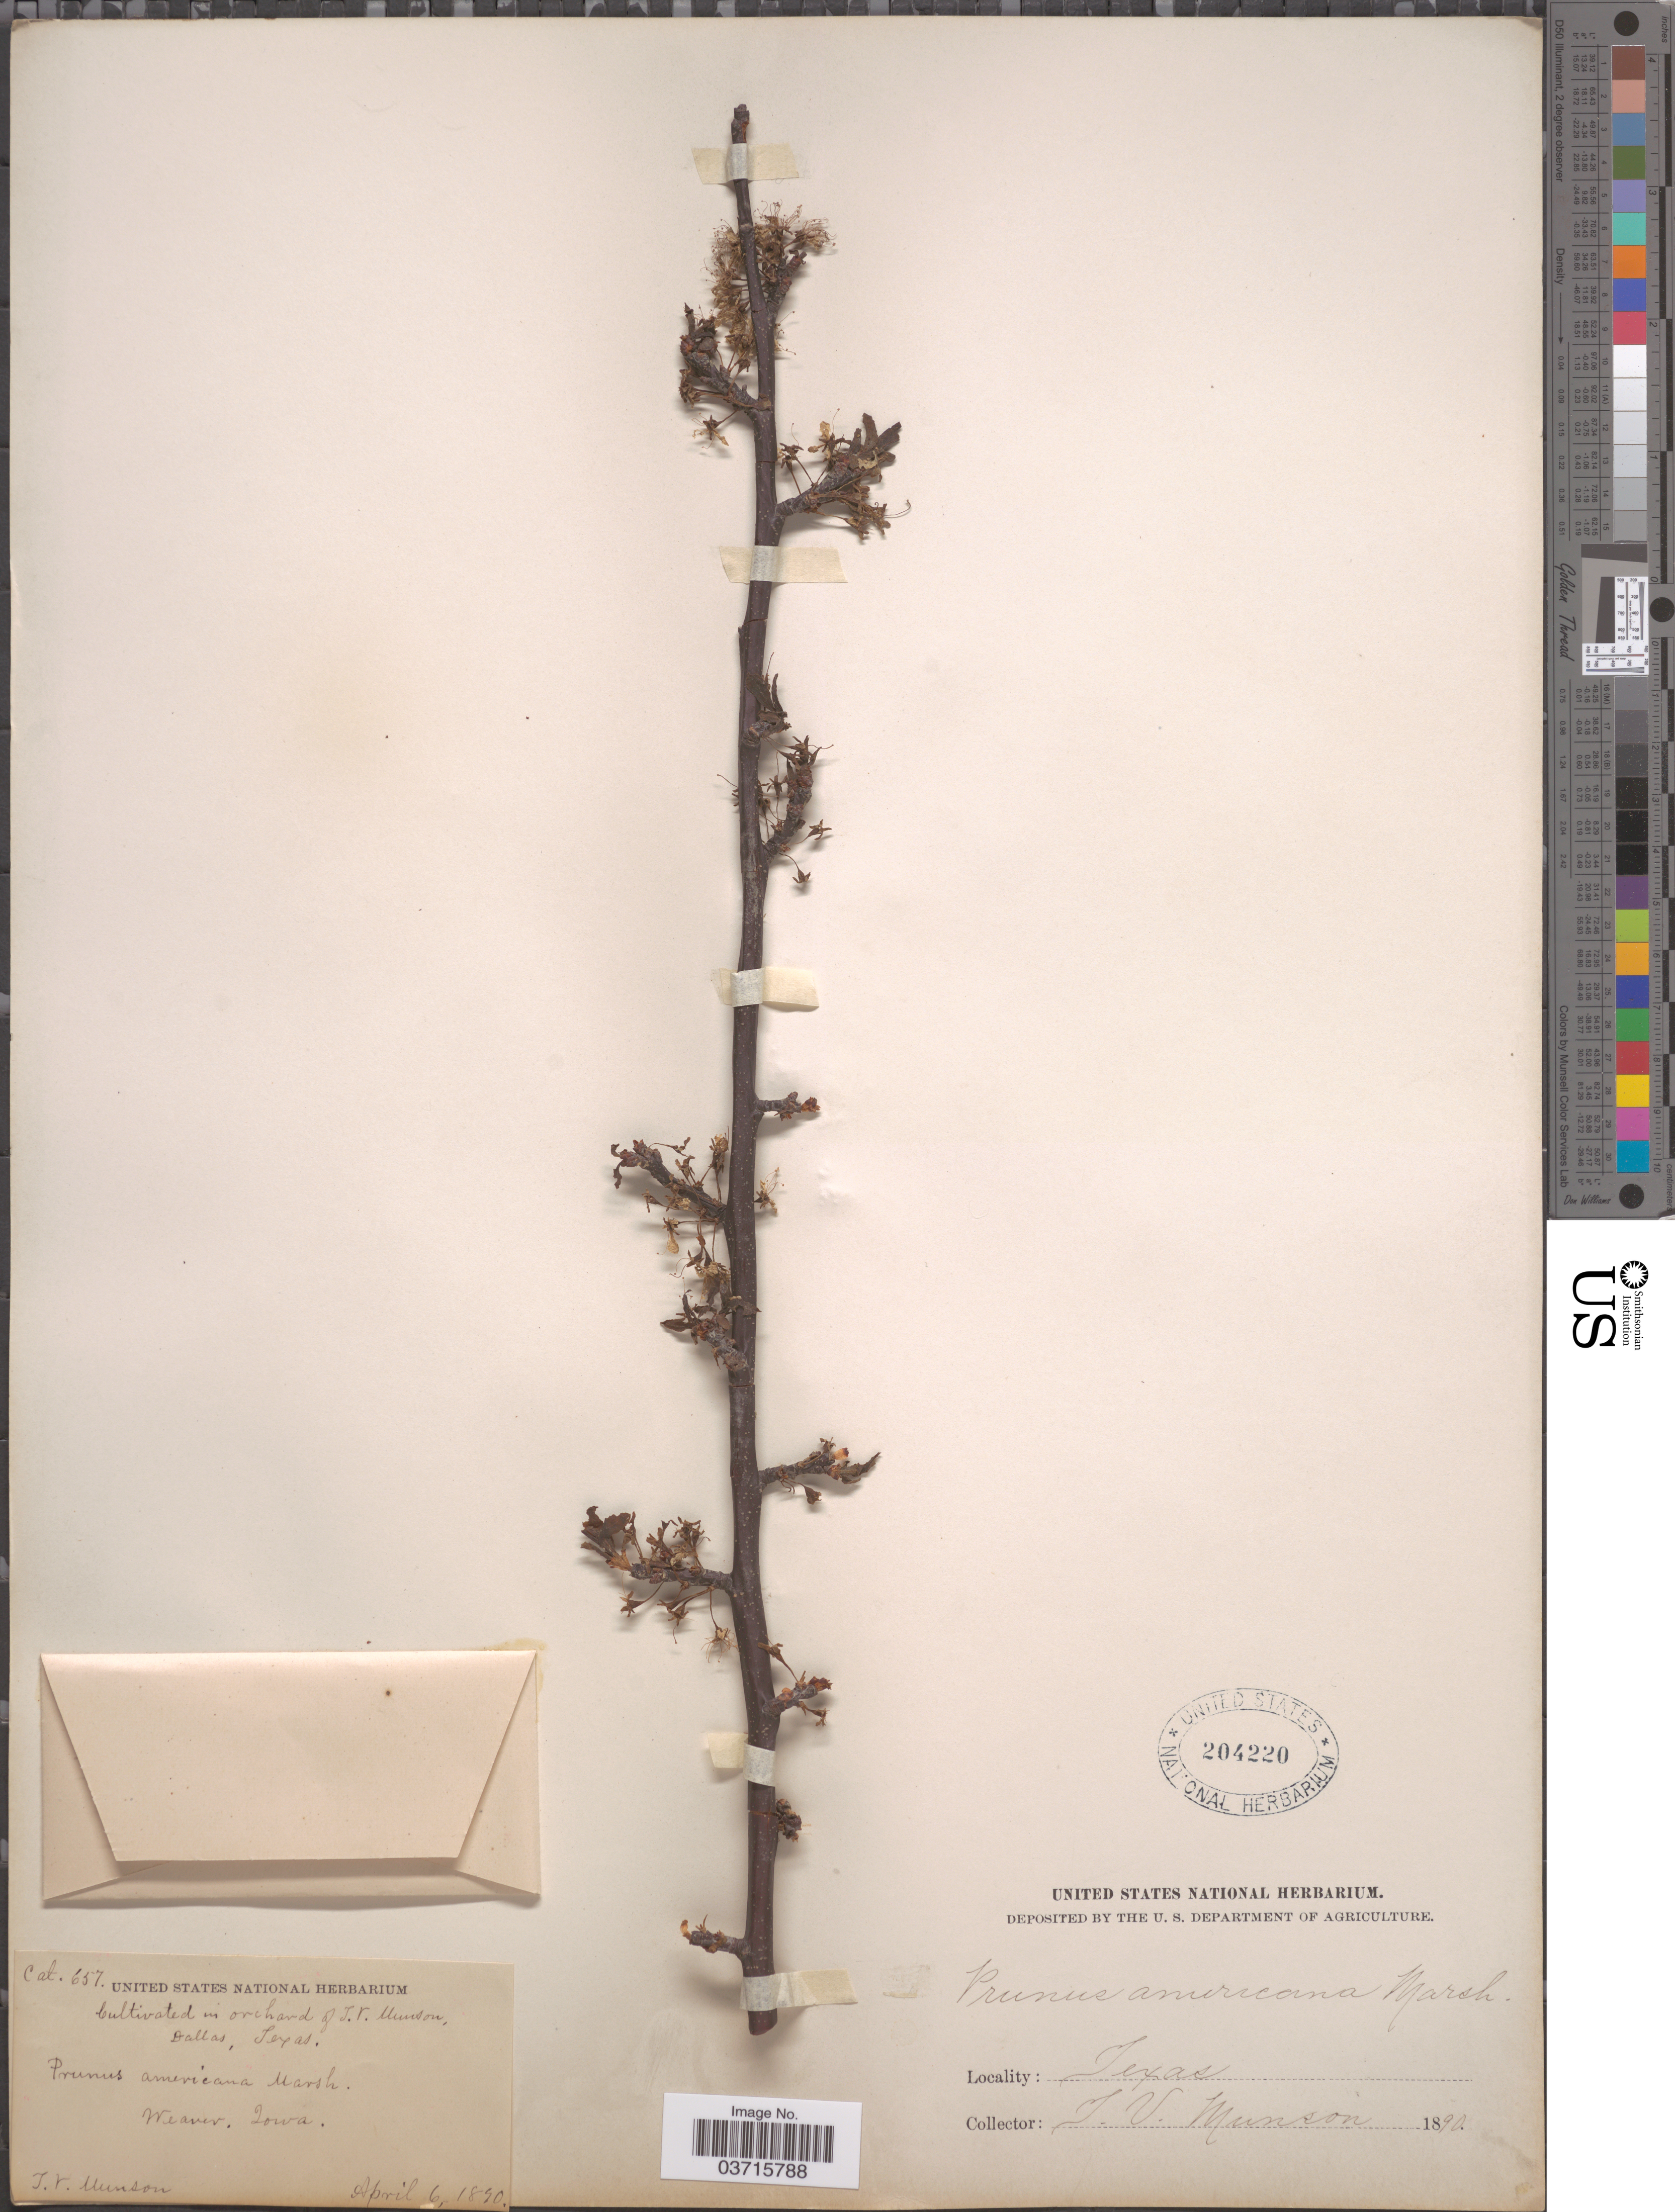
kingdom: Plantae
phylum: Tracheophyta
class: Magnoliopsida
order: Rosales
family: Rosaceae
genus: Prunus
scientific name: Prunus hortulana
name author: L.H. Bailey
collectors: T. V. Munson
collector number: Cat. 657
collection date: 1890-04-06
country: United States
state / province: Texas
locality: Dallas.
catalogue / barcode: US 204220